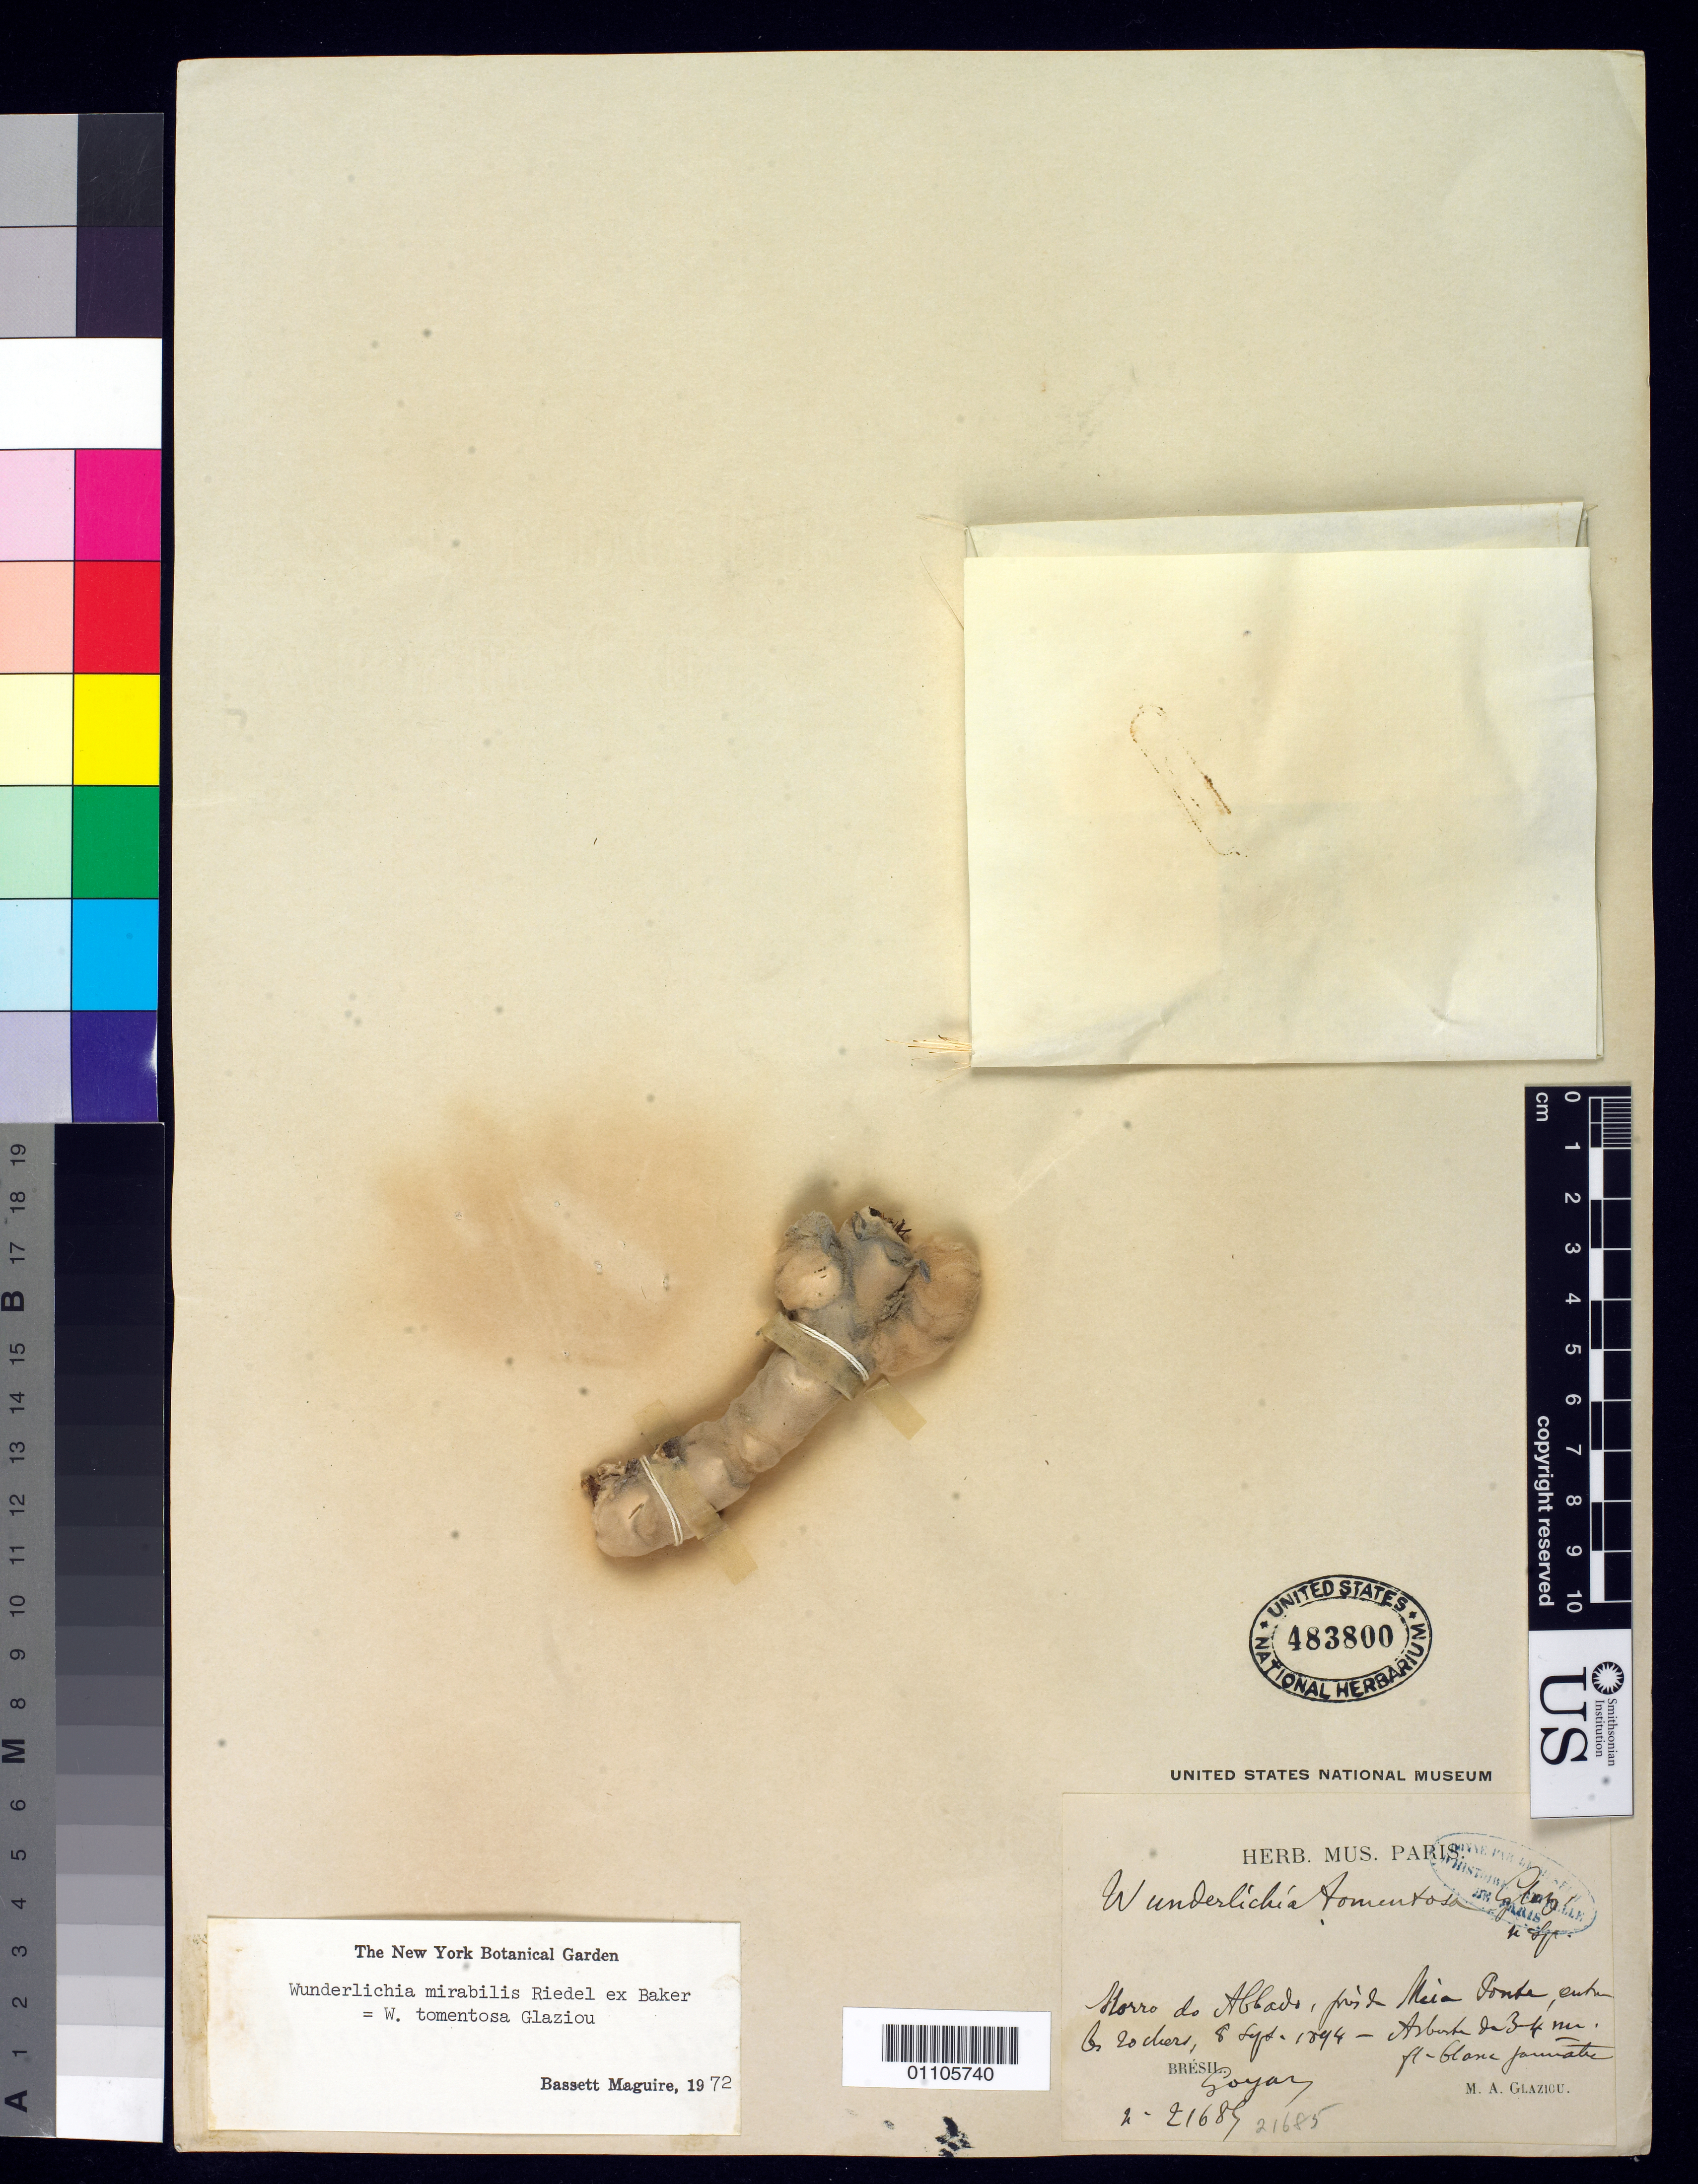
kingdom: Plantae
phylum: Tracheophyta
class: Magnoliopsida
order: Asterales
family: Asteraceae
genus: Wunderlichia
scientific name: Wunderlichia tomentosa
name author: Glaz.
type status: Syntype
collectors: A. F. M. Glaziou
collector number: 21685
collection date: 1894-09-08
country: Brazil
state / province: Goiás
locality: Morro do Abbado, près de Maia Ponta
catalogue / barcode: US 483800